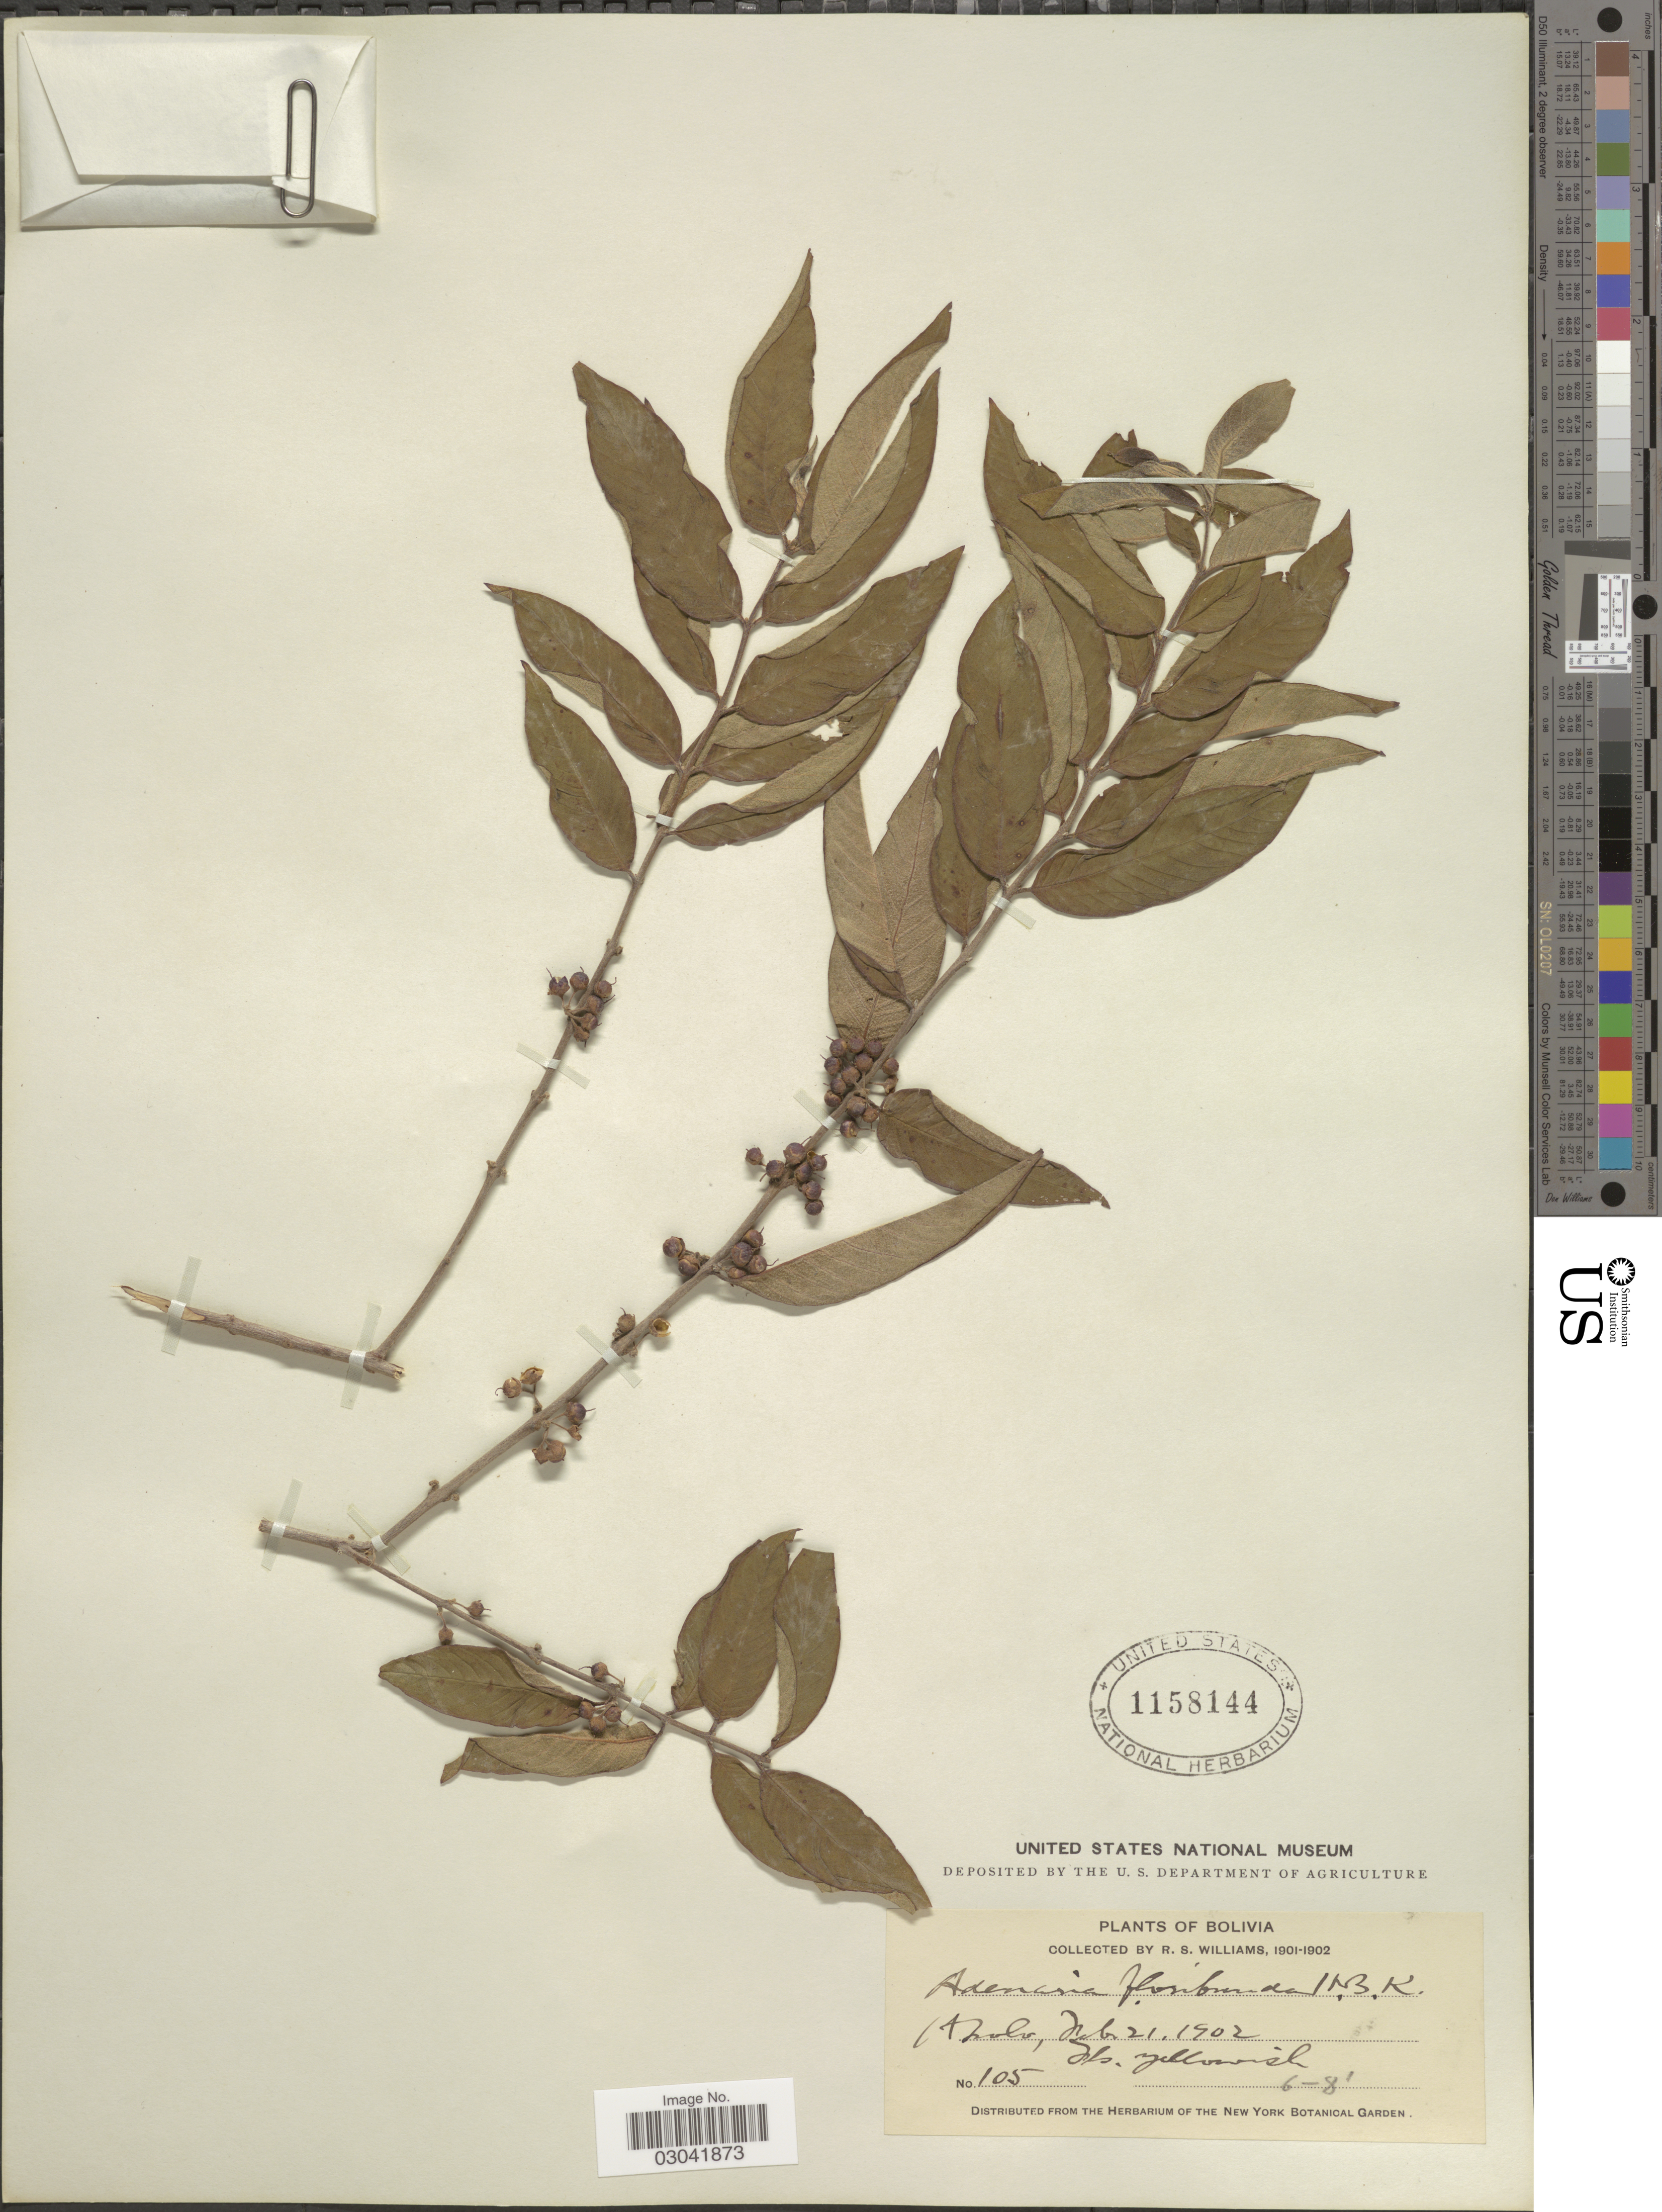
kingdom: Plantae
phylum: Tracheophyta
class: Magnoliopsida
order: Myrtales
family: Lythraceae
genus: Adenaria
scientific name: Adenaria floribunda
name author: Kunth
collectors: R. S. Williams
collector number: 105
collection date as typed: Feb. 21, 1902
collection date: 1902-02-21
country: Bolivia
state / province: La Paz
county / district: Franz Tamayo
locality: Apolo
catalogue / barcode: US 1158144